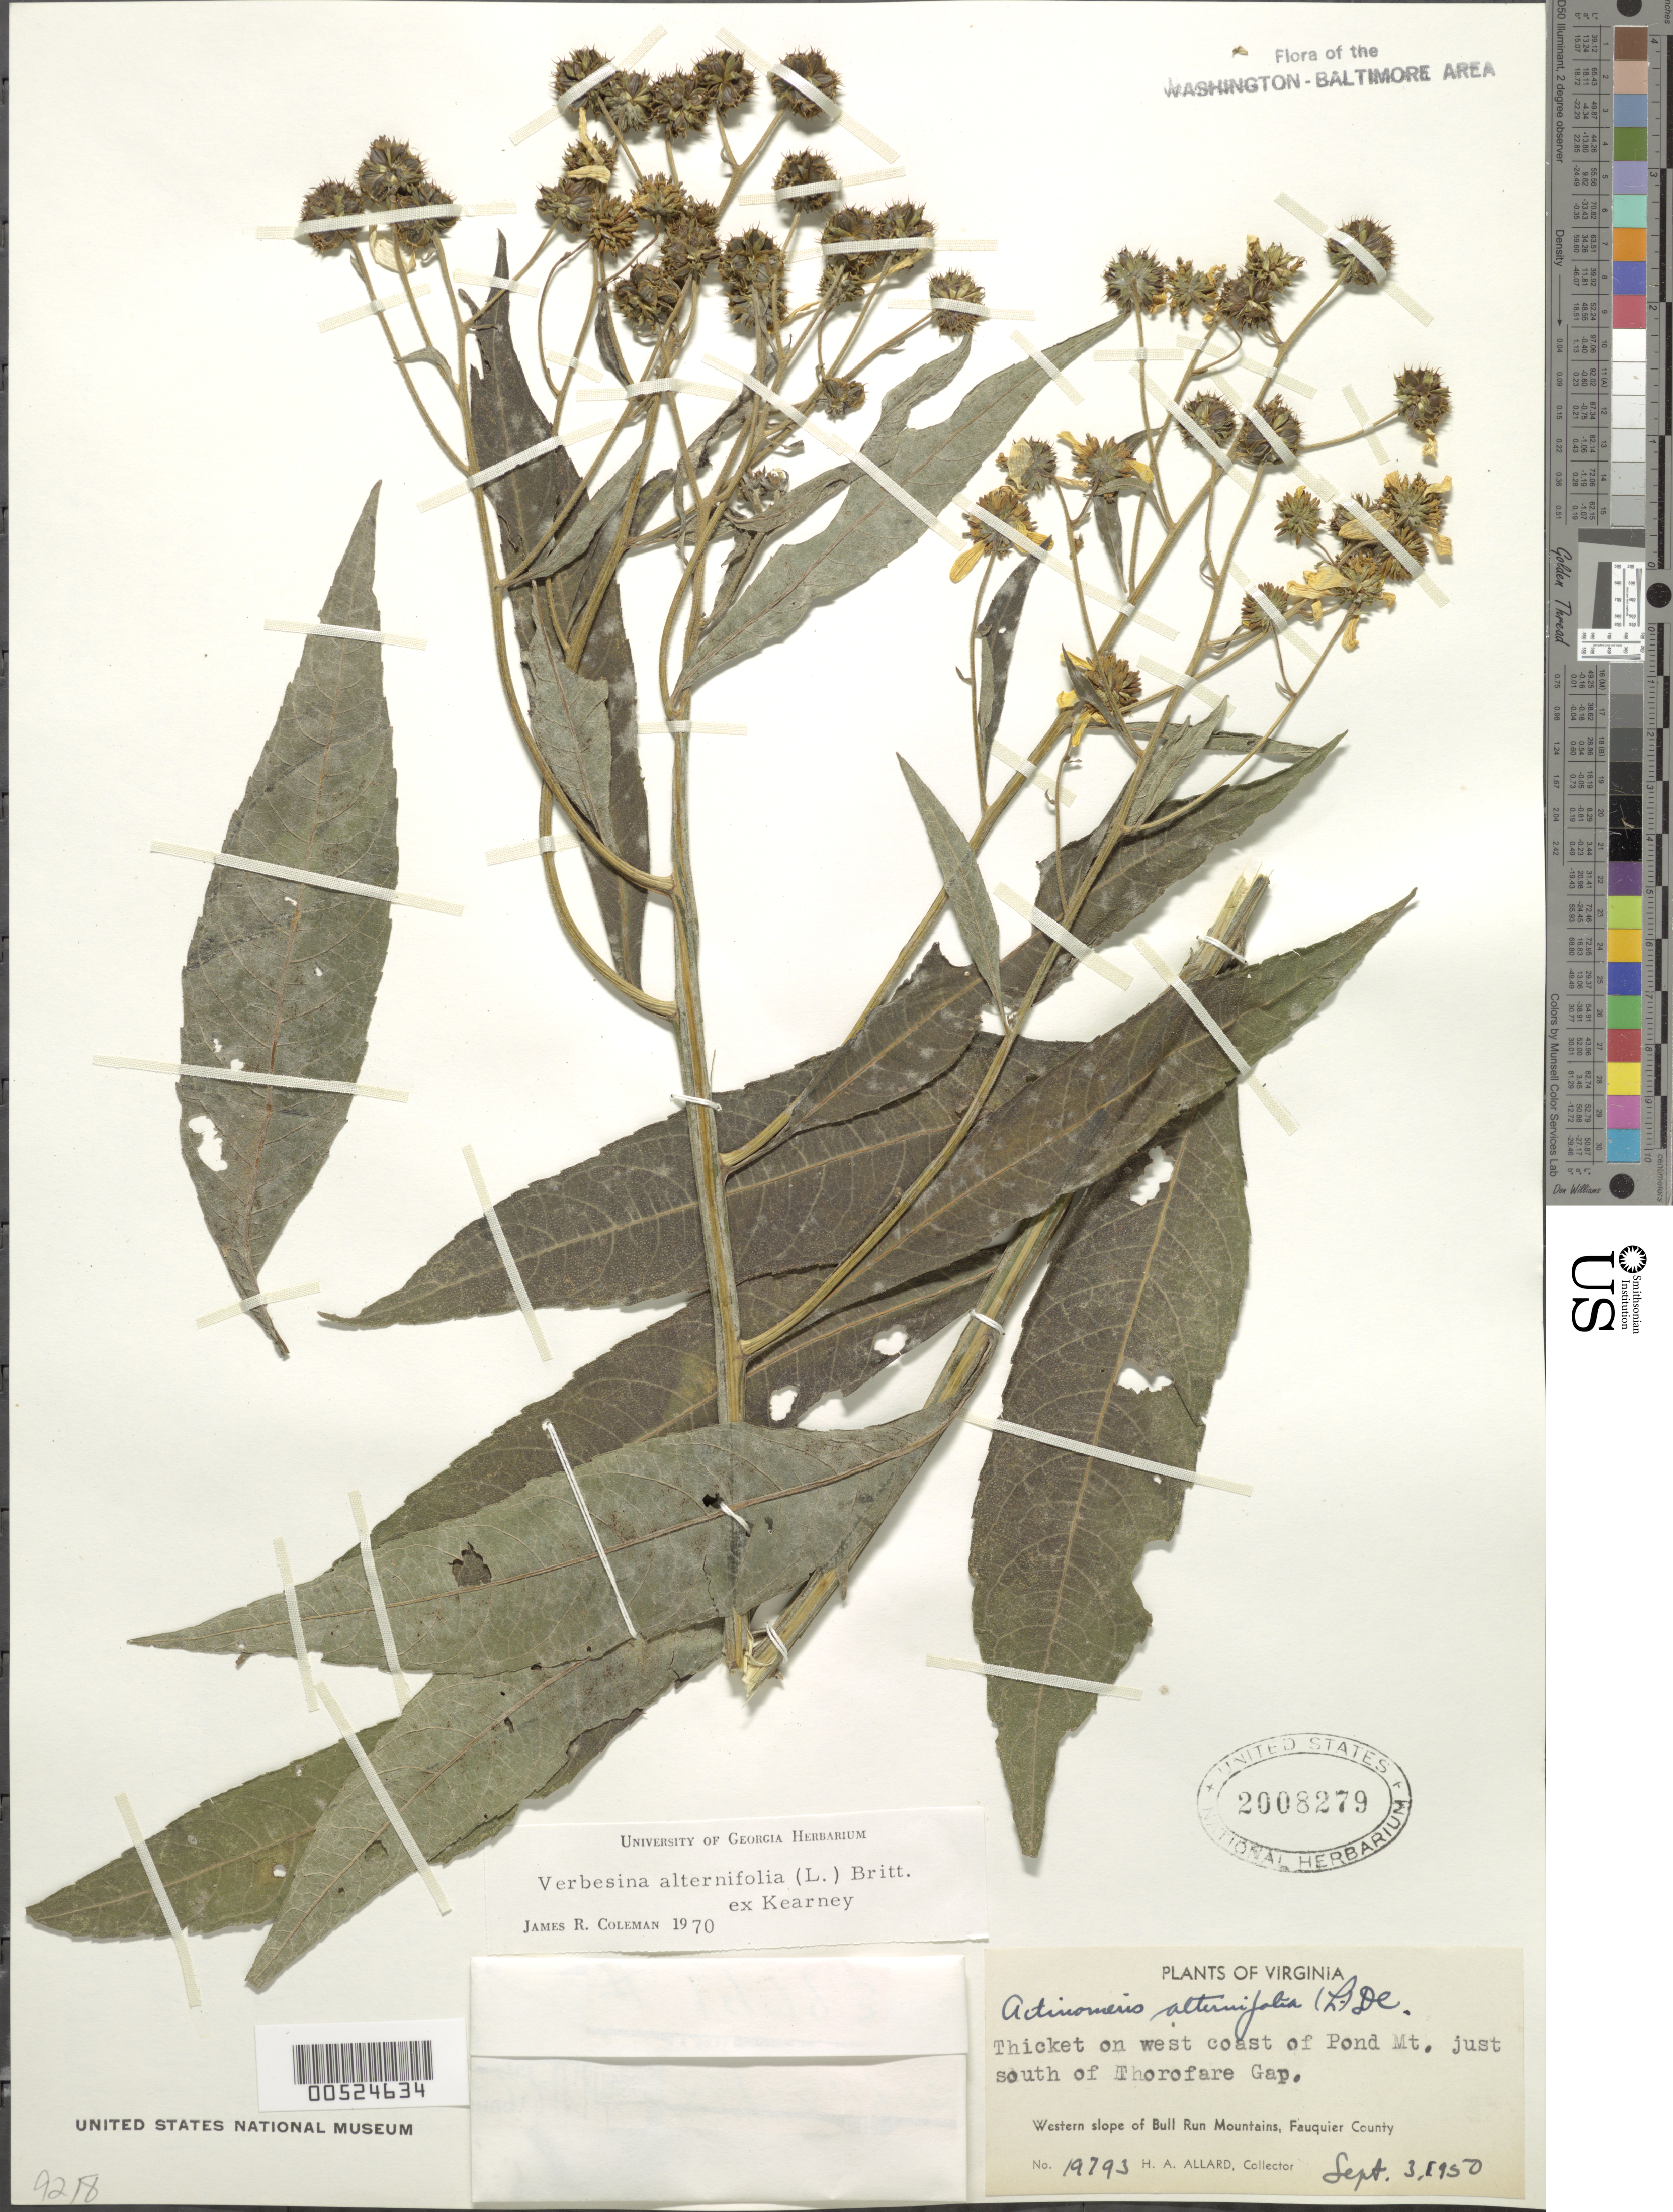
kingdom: Plantae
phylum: Tracheophyta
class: Magnoliopsida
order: Asterales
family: Asteraceae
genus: Verbesina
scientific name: Verbesina alternifolia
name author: (L.) Britton ex Kearney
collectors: H. A. Allard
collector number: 19793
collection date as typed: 03 Sep 1950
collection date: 1950-09-03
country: United States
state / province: Virginia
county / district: Fauquier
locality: Pond Mountain, W Coast of, just S of Thoroughfare Gap, W slope of Bull Run Mts. Bull Run Mts.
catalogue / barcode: US 2008279